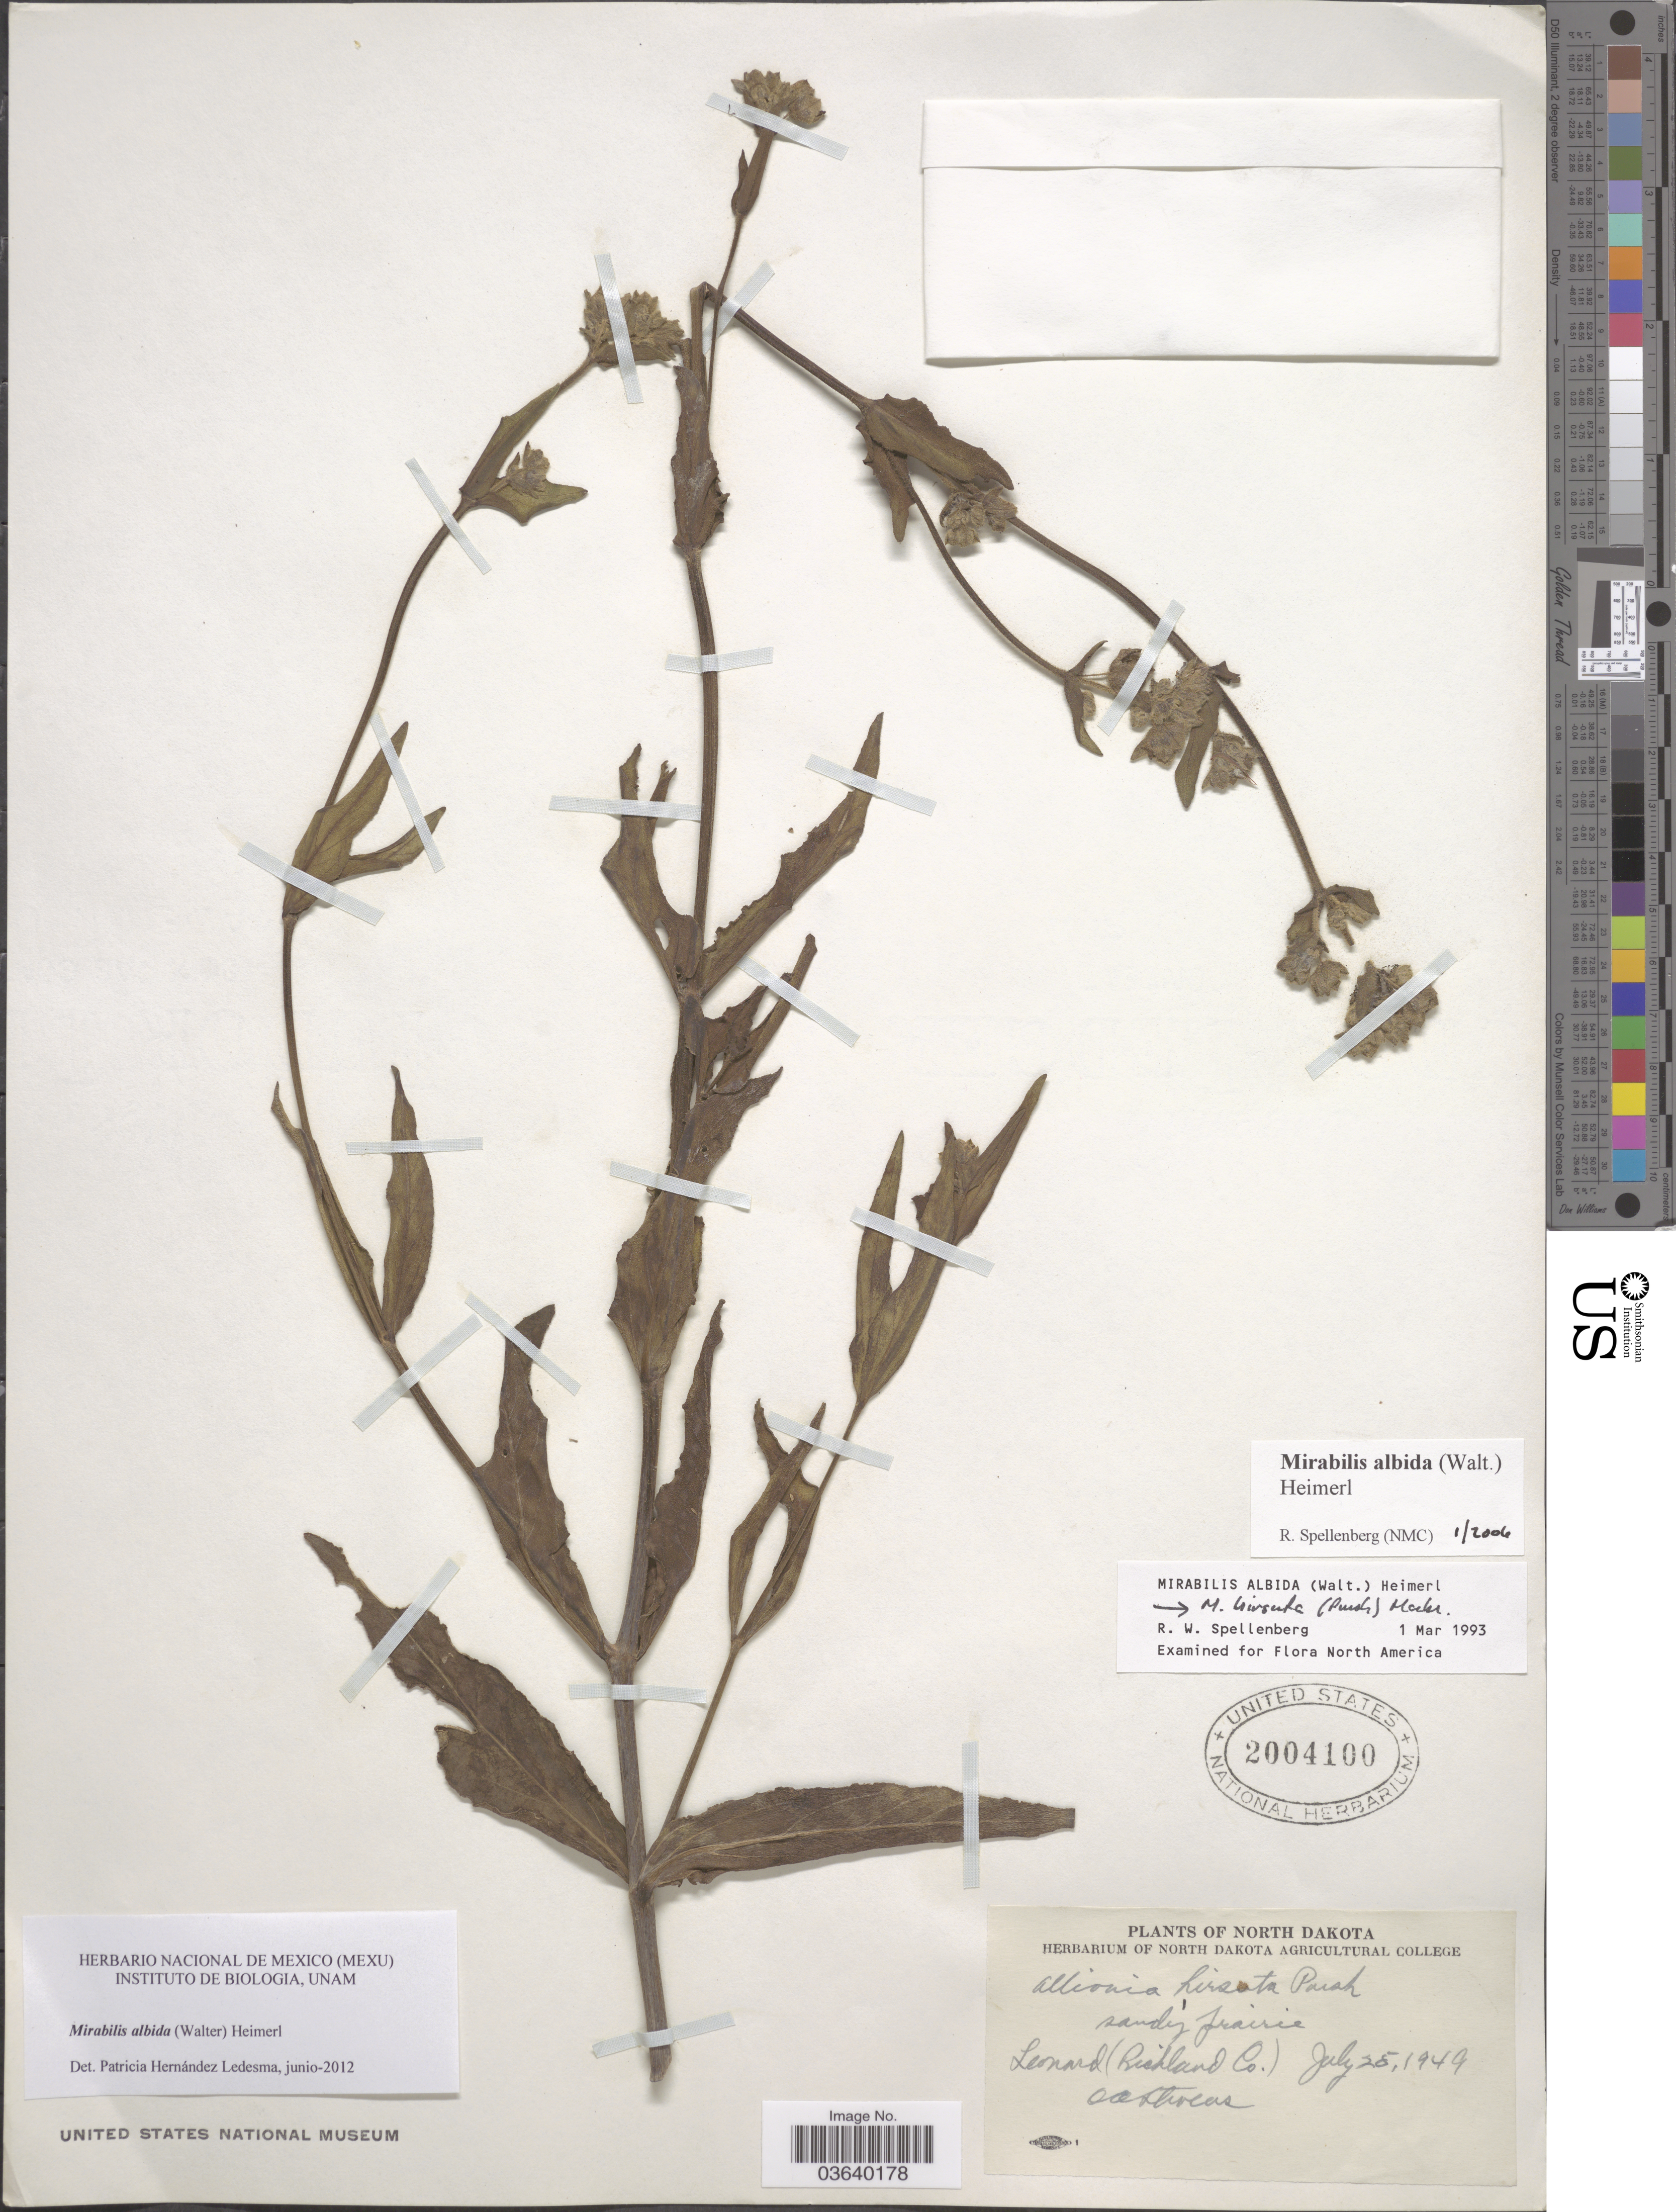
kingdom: Plantae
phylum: Tracheophyta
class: Magnoliopsida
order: Caryophyllales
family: Nyctaginaceae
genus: Mirabilis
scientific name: Mirabilis albida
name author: (Walter) Heimerl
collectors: O. A. Stevens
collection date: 1949-07-25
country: United States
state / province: North Dakota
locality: Leonard (Richland Co.).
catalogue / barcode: US 2004100